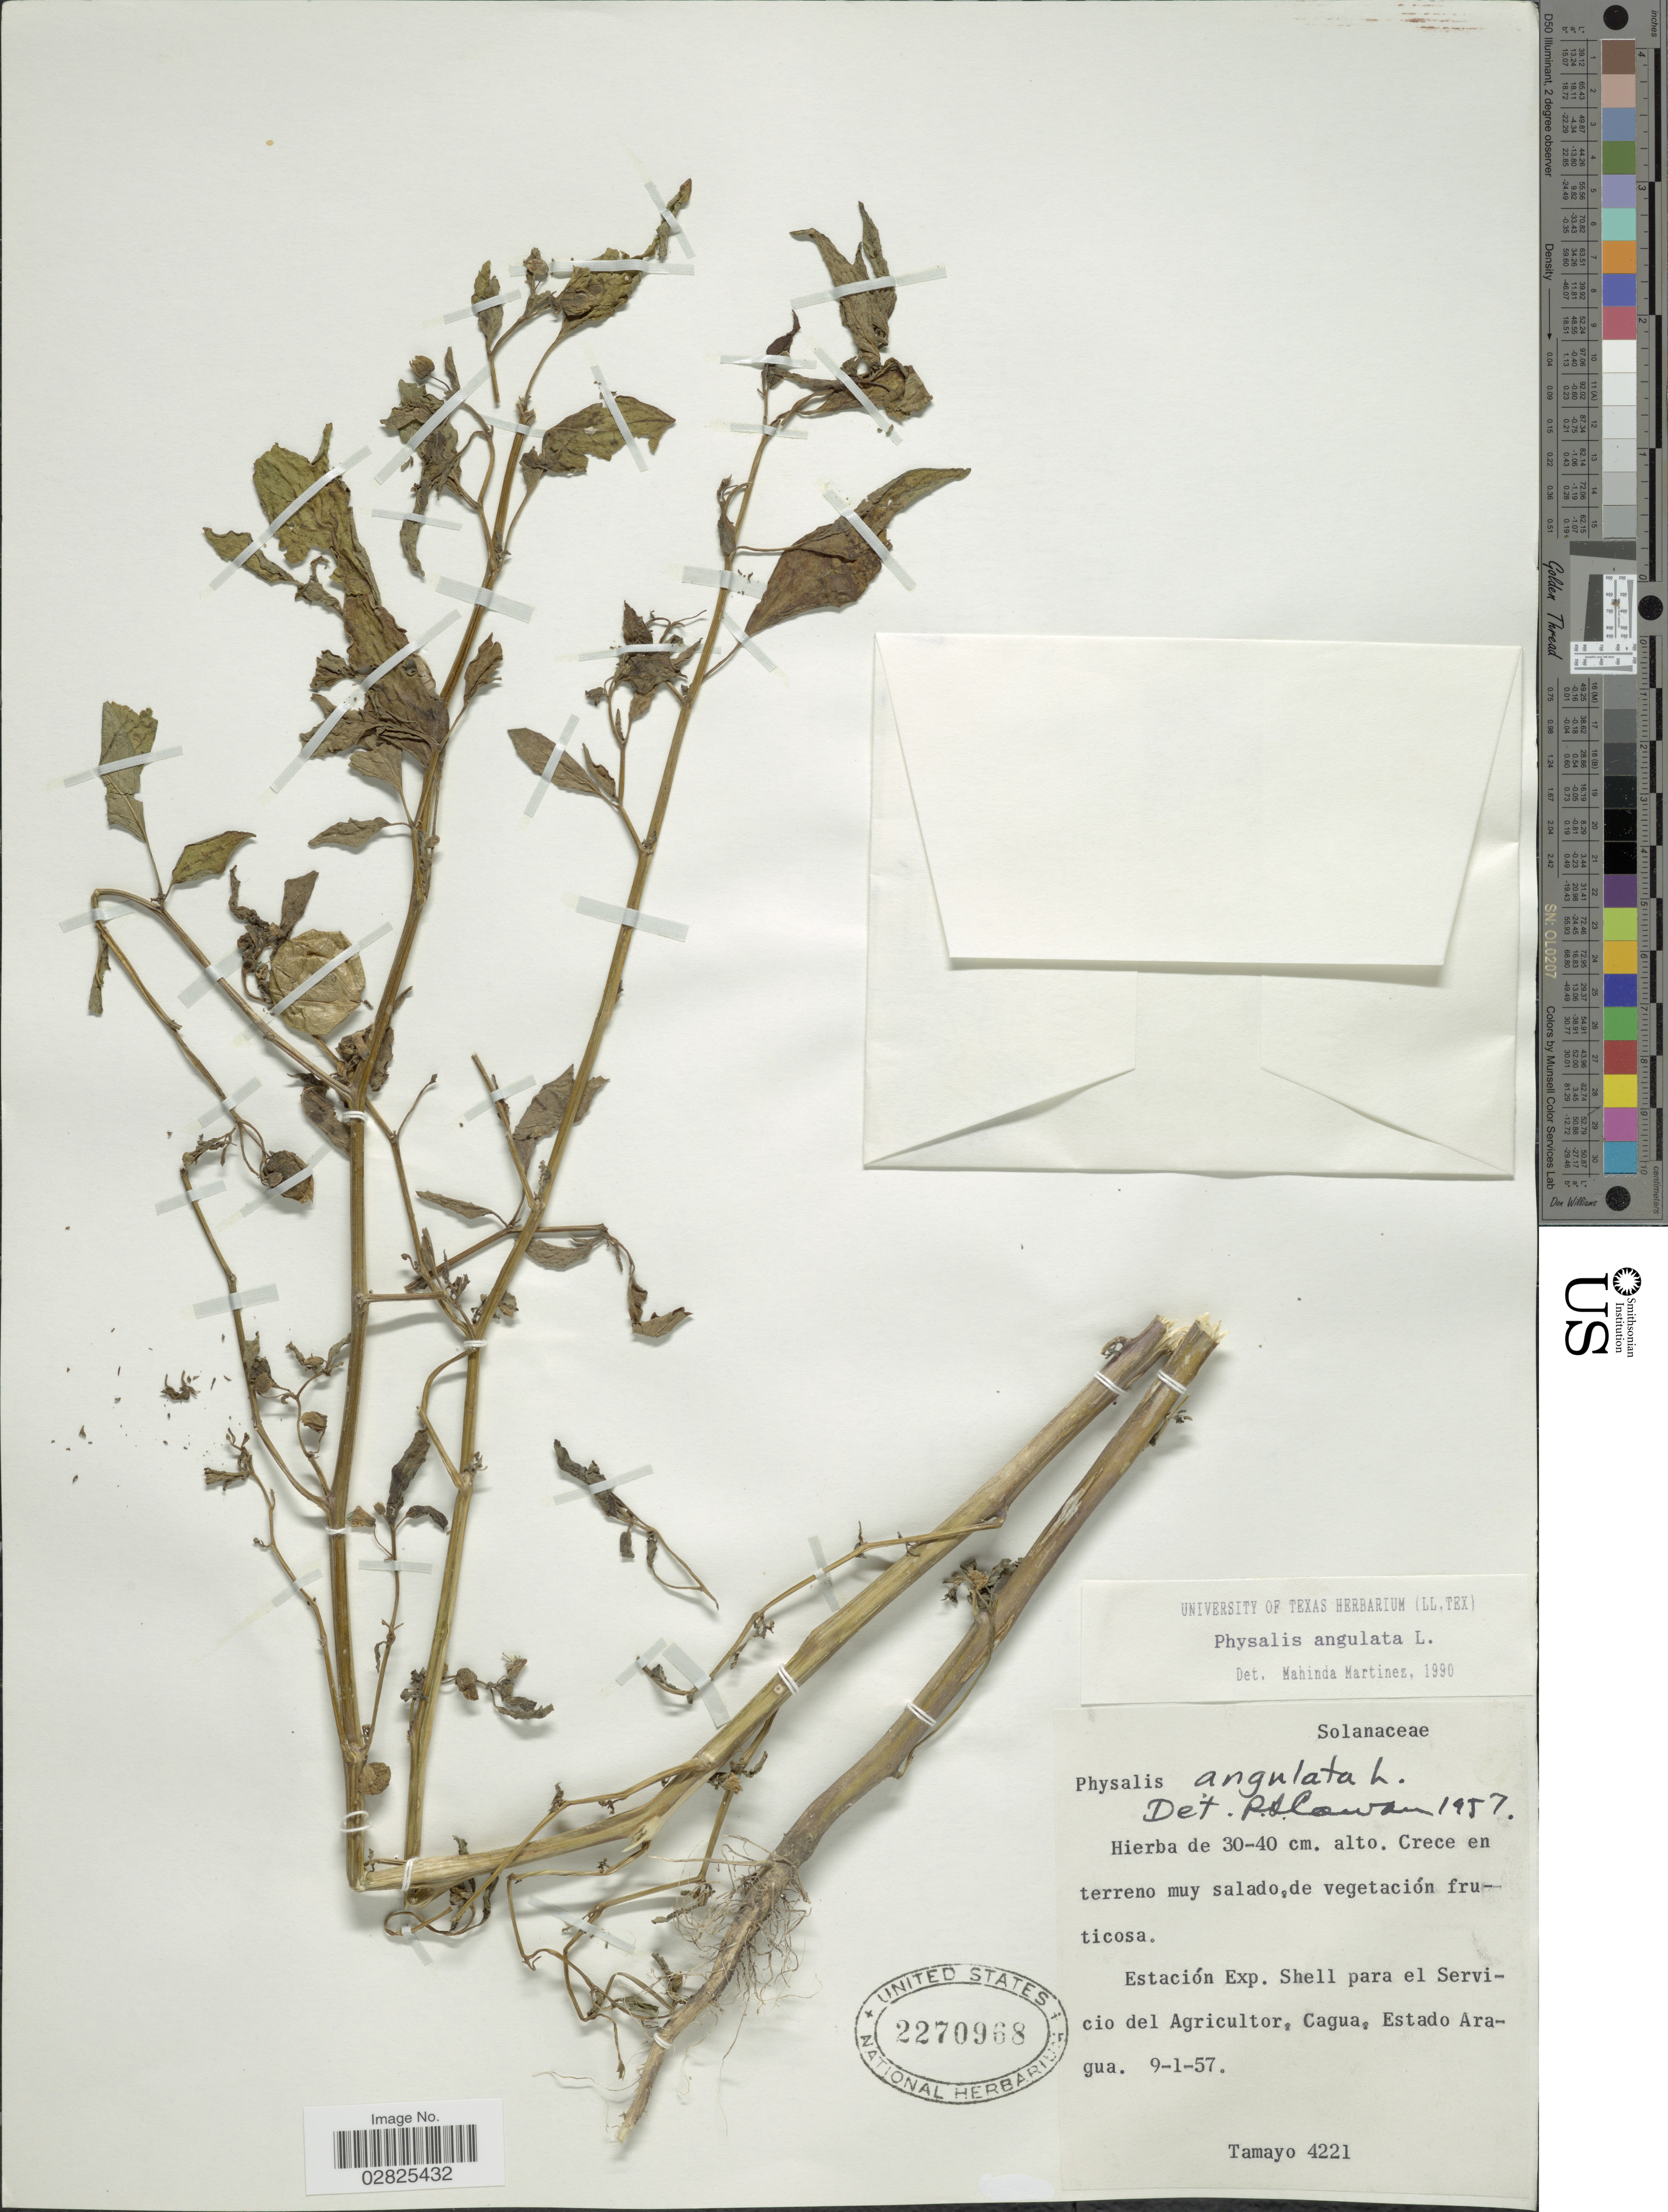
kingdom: Plantae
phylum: Tracheophyta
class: Magnoliopsida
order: Solanales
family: Solanaceae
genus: Physalis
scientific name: Physalis angulata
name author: L.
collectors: -. Tamayo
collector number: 4221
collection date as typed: Transcribed d/m/y: 9/1/57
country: Venezuela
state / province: Aragua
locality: Estación Exp. Shell para el Servicio del Agricultor, Cagua.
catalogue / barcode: US 2270968